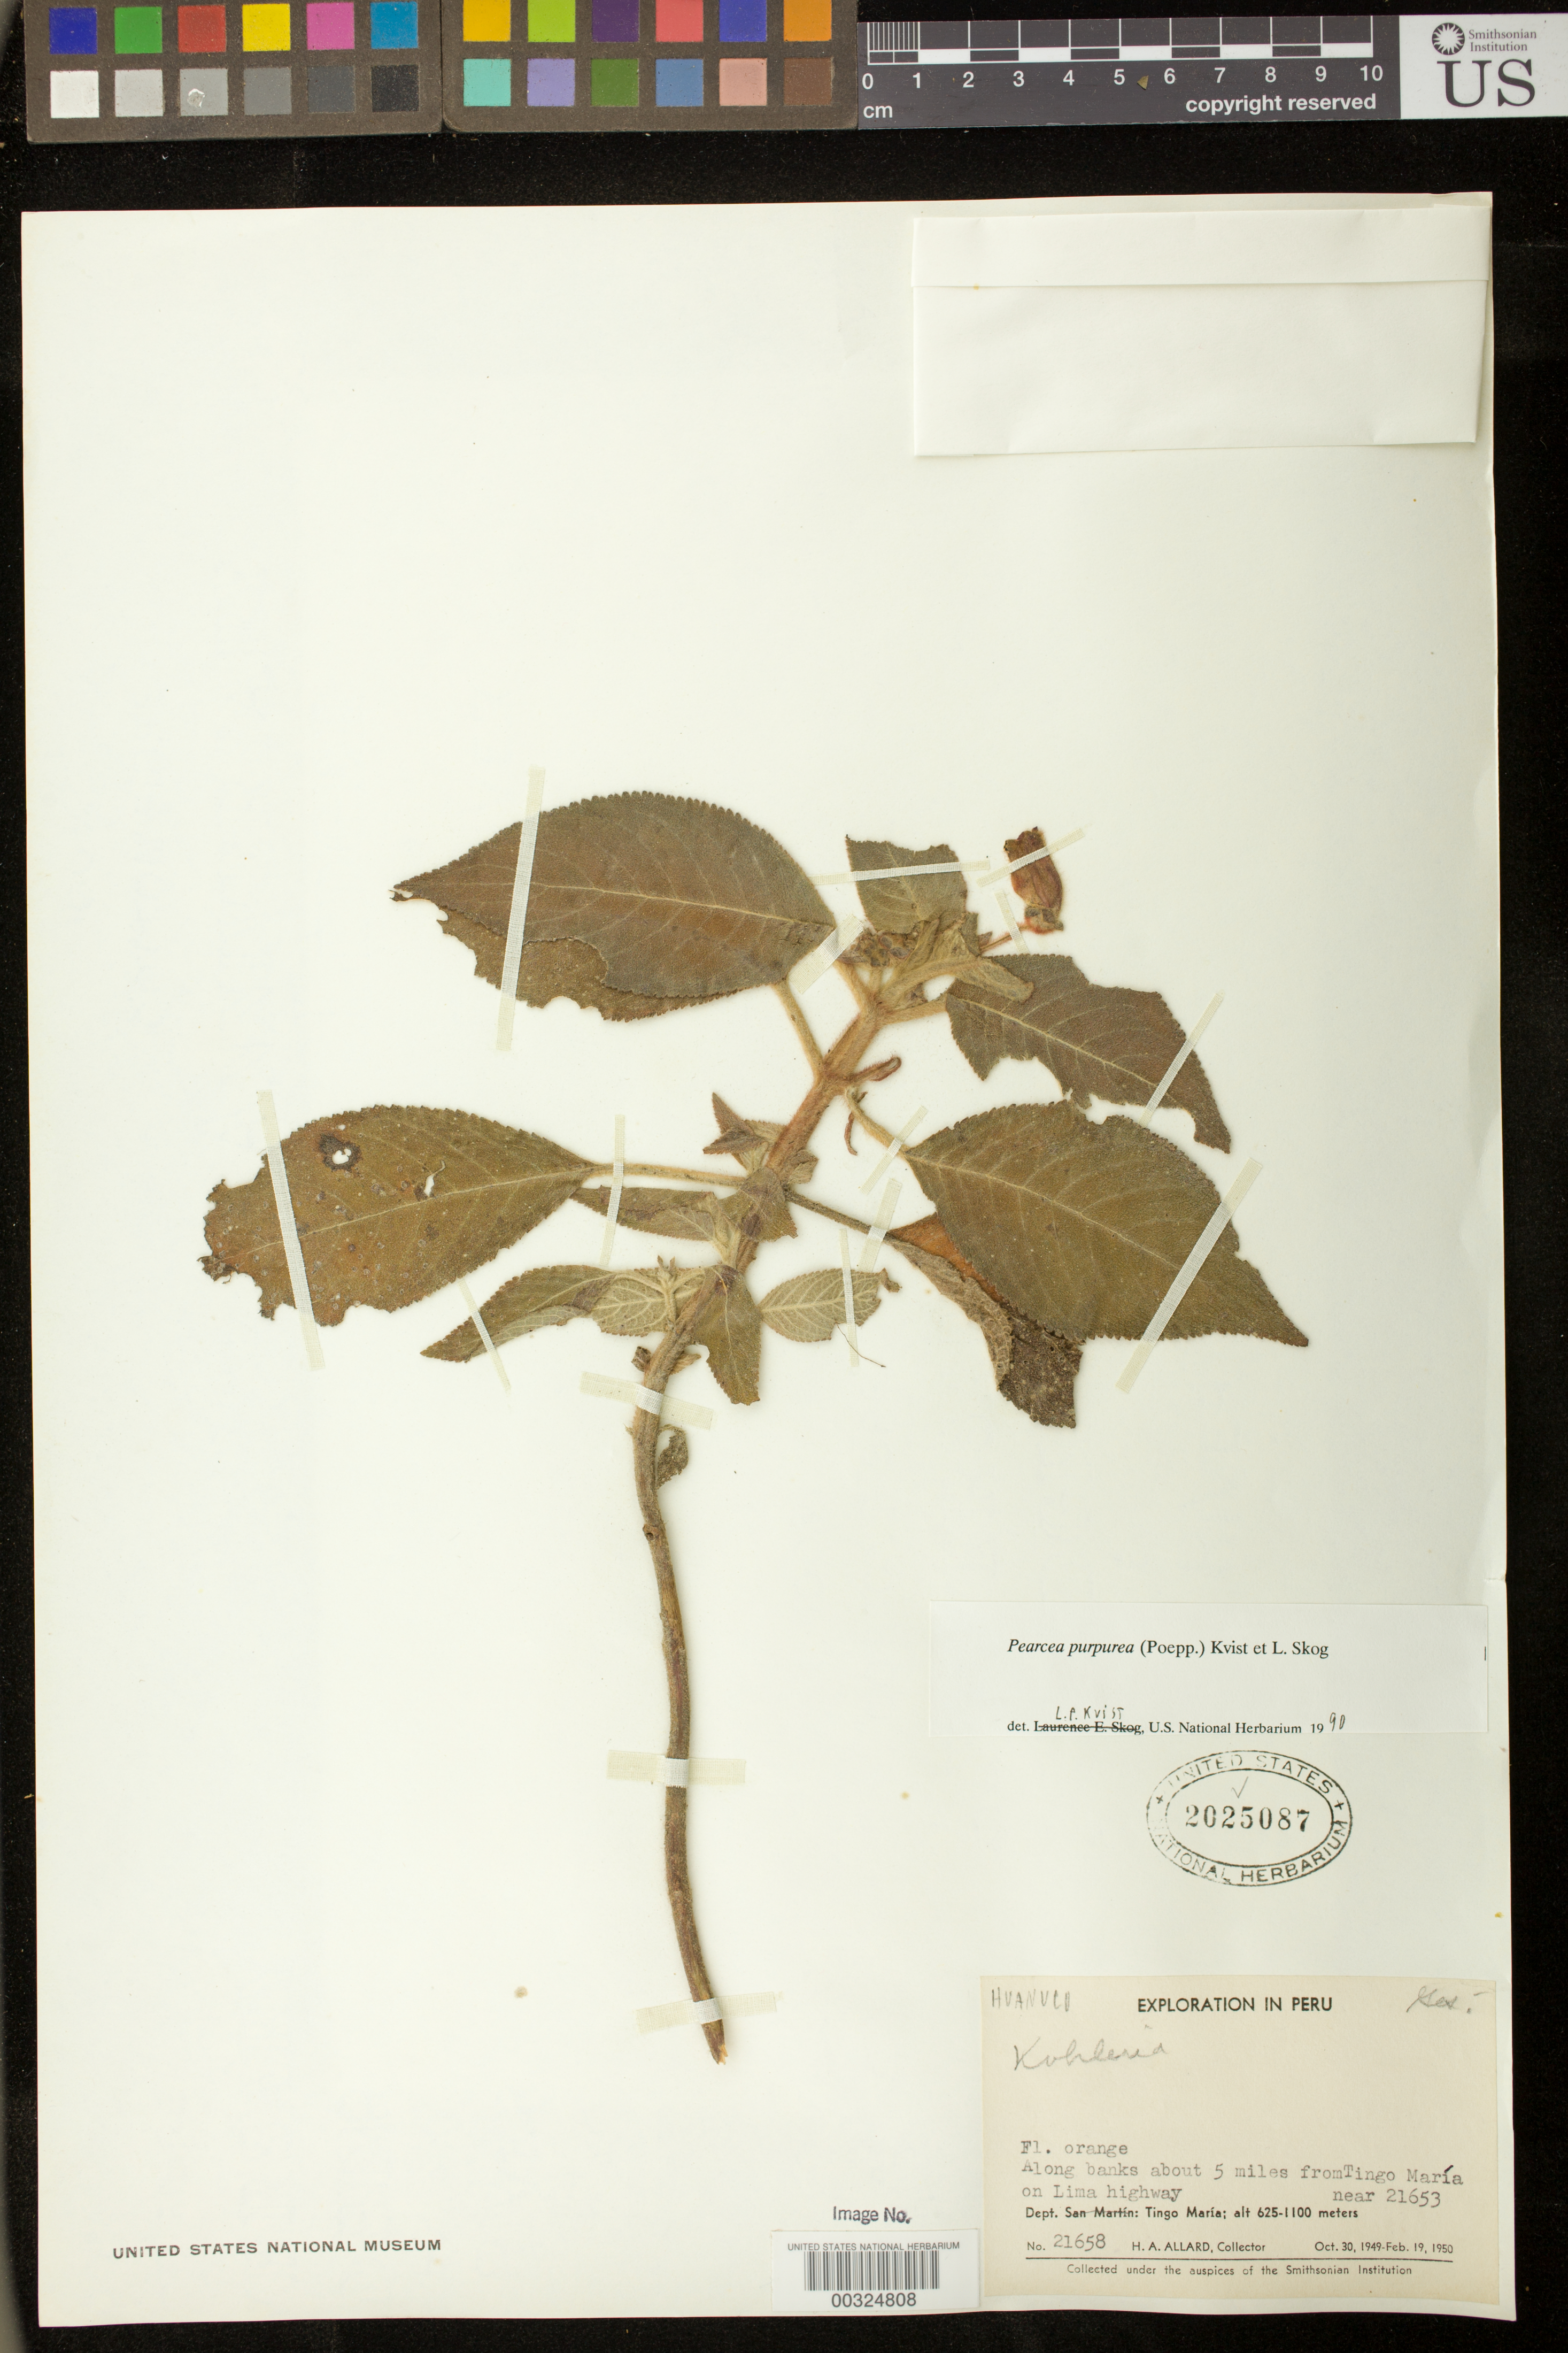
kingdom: Plantae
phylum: Tracheophyta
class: Magnoliopsida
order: Lamiales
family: Gesneriaceae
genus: Pearcea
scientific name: Pearcea purpurea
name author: (Poepp.) L.P. Kvist & L.E. Skog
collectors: H. A. Allard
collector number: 21658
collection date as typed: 1949-50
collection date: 1949/1950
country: Peru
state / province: Huánuco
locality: Tingo Maria, along banks about 5 mi from Tingo Maria on Lima highway, near HAA #21653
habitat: along banks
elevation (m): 625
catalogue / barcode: US 2025087